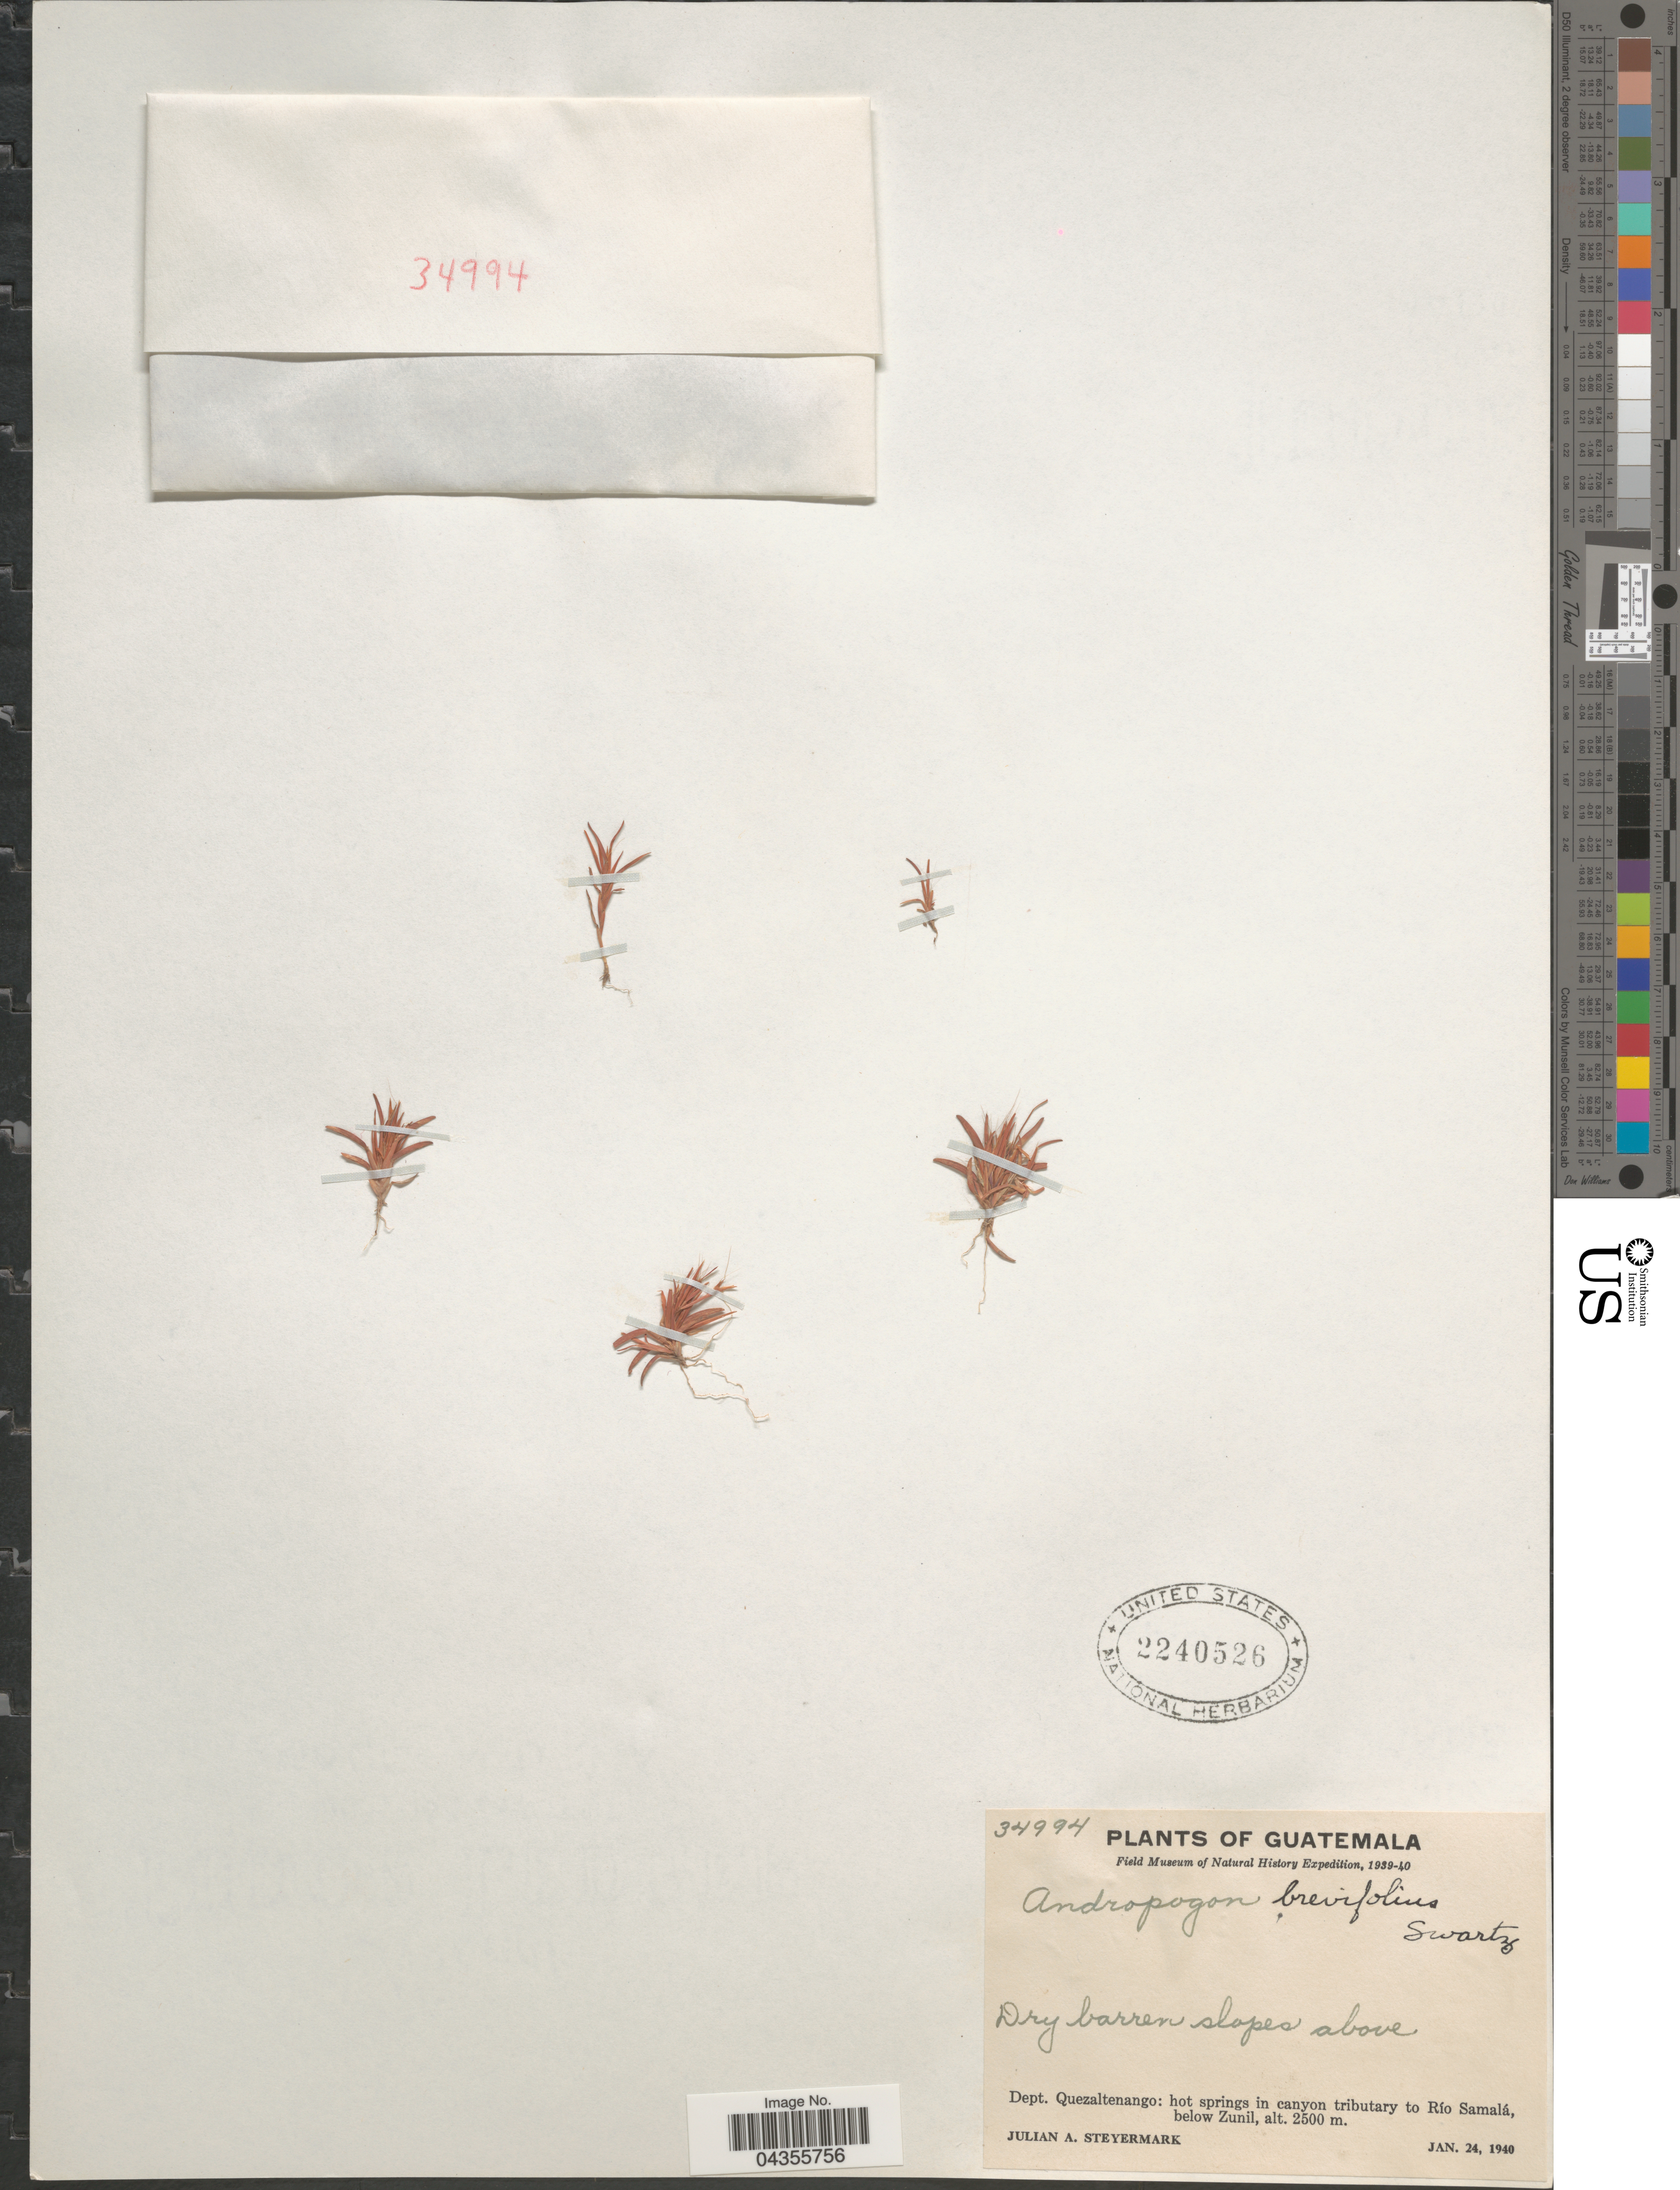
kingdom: Plantae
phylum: Tracheophyta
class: Liliopsida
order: Poales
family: Poaceae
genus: Schizachyrium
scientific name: Schizachyrium brevifolium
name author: (Sw.) Nees ex Büse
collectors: J. Steyermark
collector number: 34994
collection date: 1940-01-24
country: Guatemala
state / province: Quetzaltenango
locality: Field Museum of Natural History Expedition, 1939-40. Dry barren slopes above Dept. Quezaltenango: hot springs in canyon tributary to Río Samalá, below Zunil.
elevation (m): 2500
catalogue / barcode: US 2240526